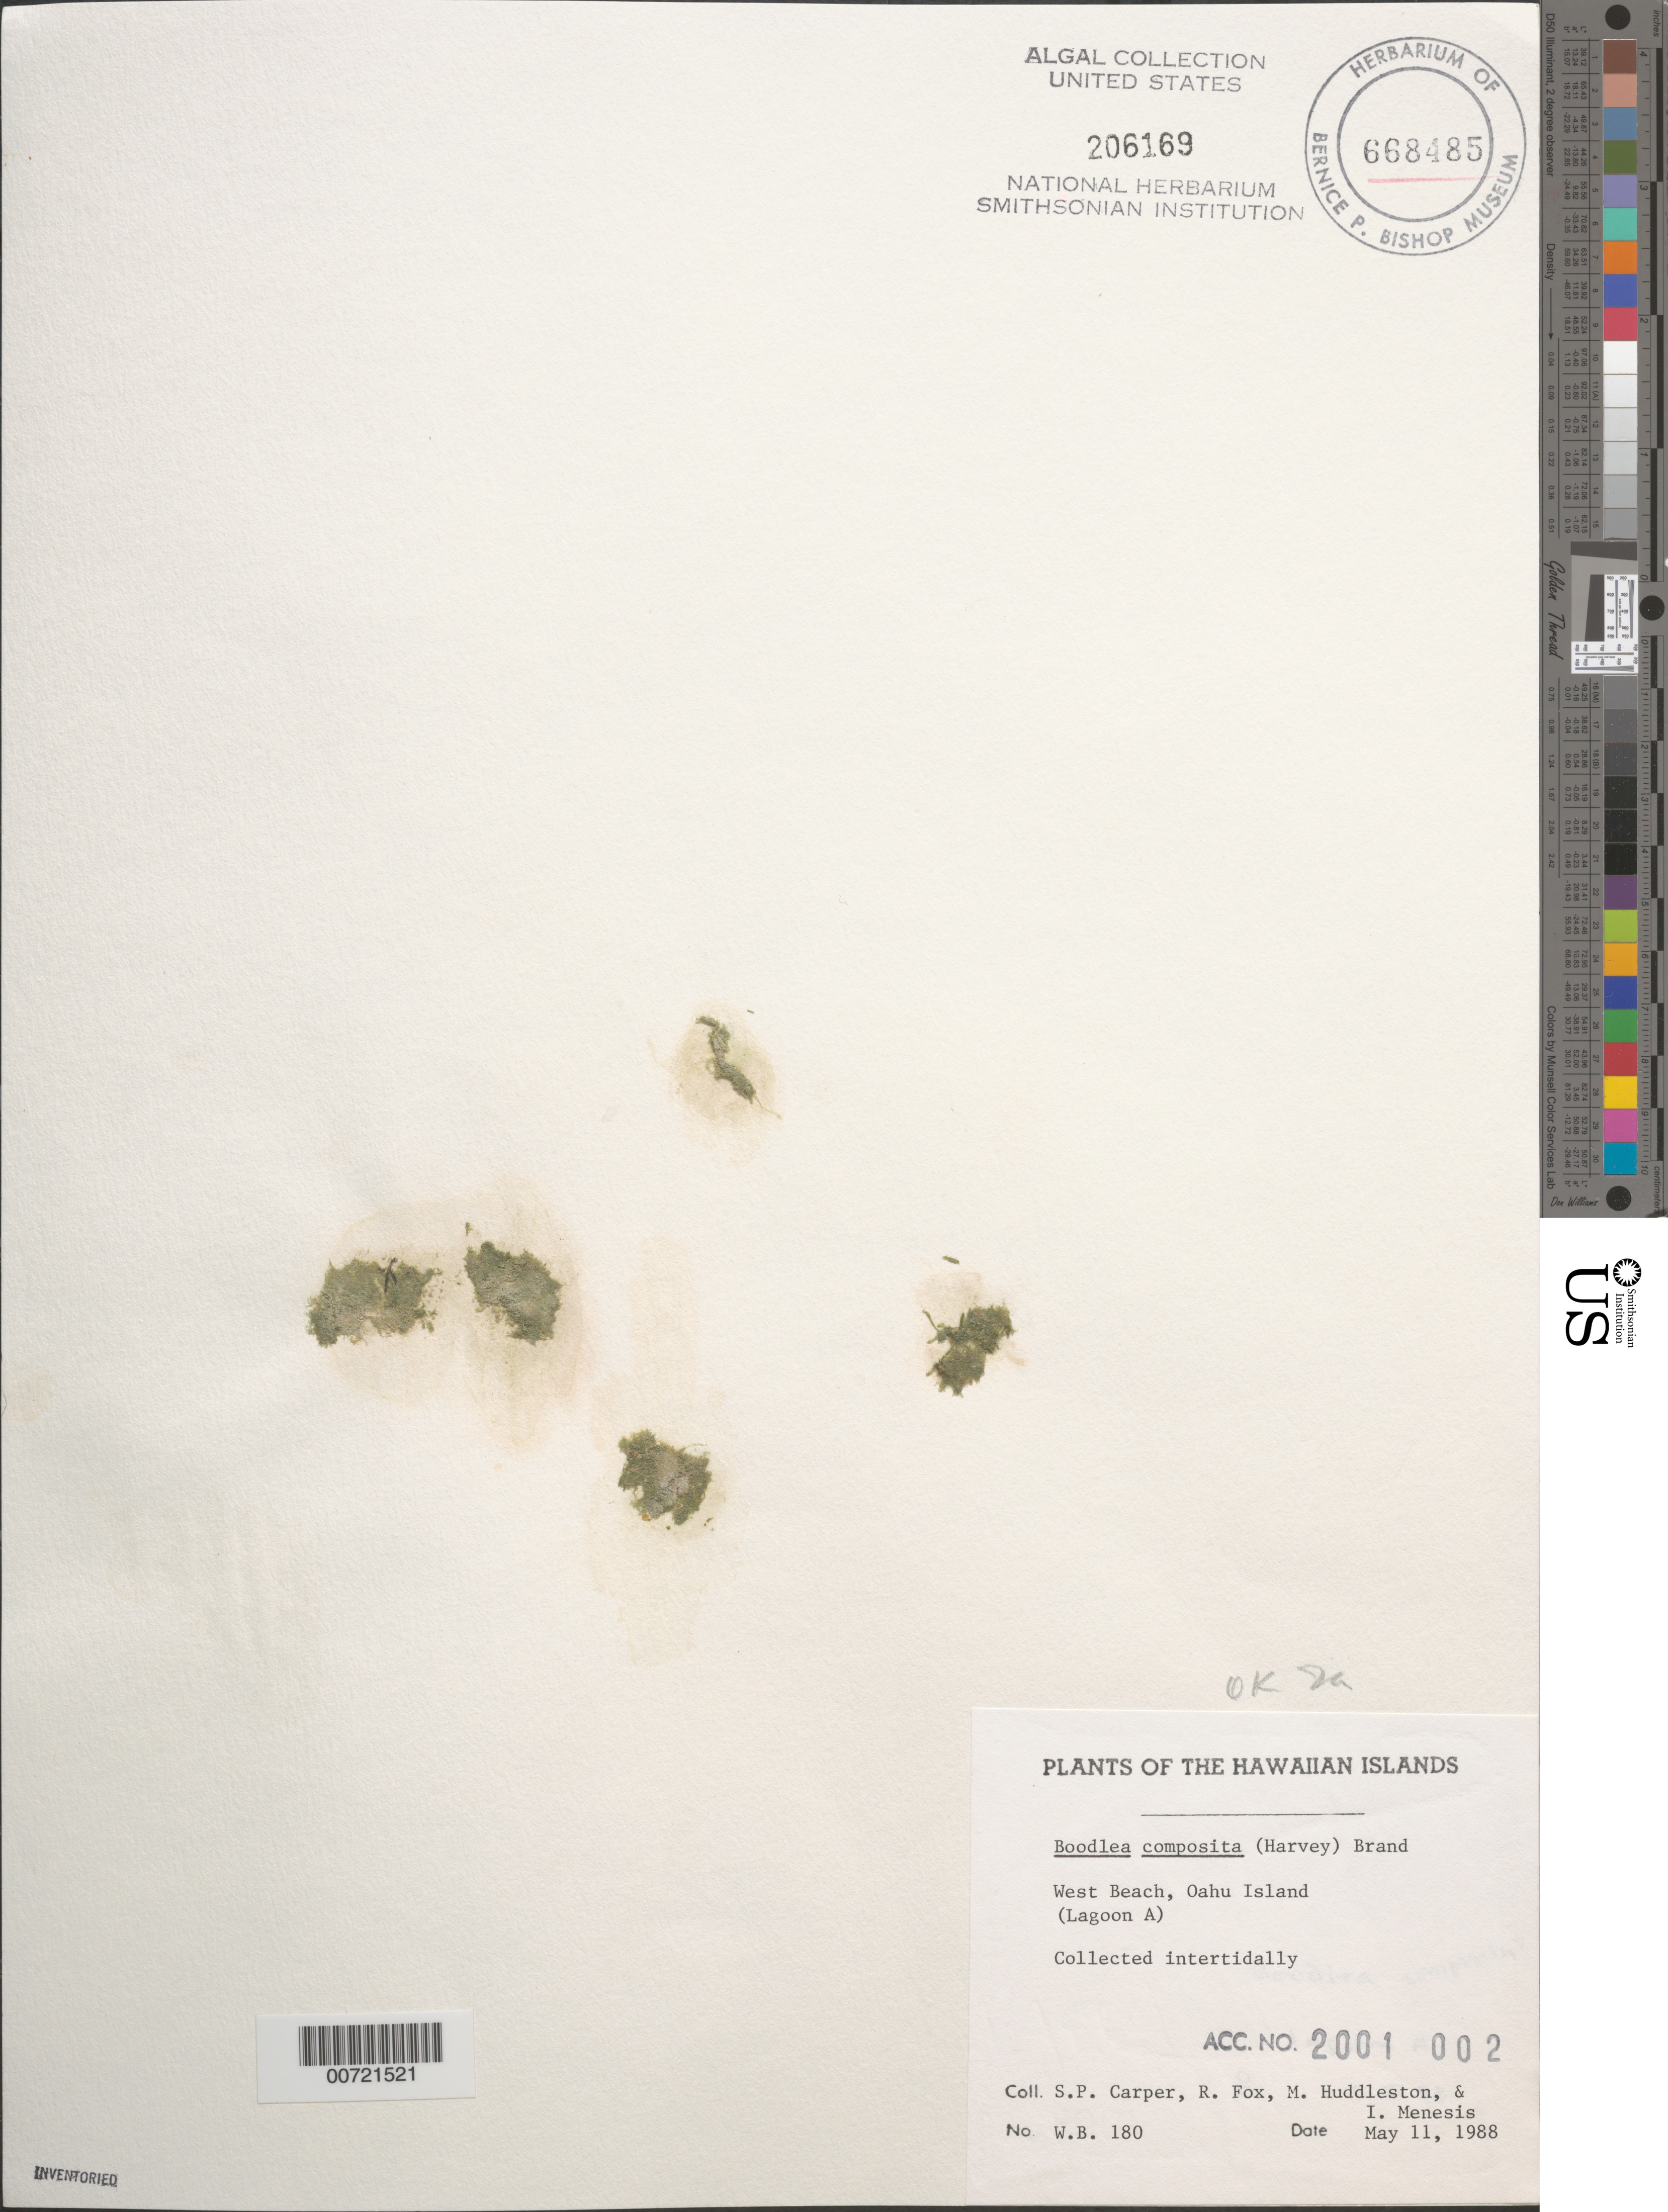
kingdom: Plantae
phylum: Chlorophyta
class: Ulvophyceae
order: Siphonocladales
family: Boodleaceae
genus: Boodlea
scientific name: Boodlea composita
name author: (Harv.) F. Brand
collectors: S. Carper, R. Fox, M. Huddleston & I. Menesis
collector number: WB 180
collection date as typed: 11 May 1988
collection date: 1988-05-11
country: United States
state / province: Hawaii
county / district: Honolulu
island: Oahu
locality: West Beach (Lagoon A)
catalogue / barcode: US 206169